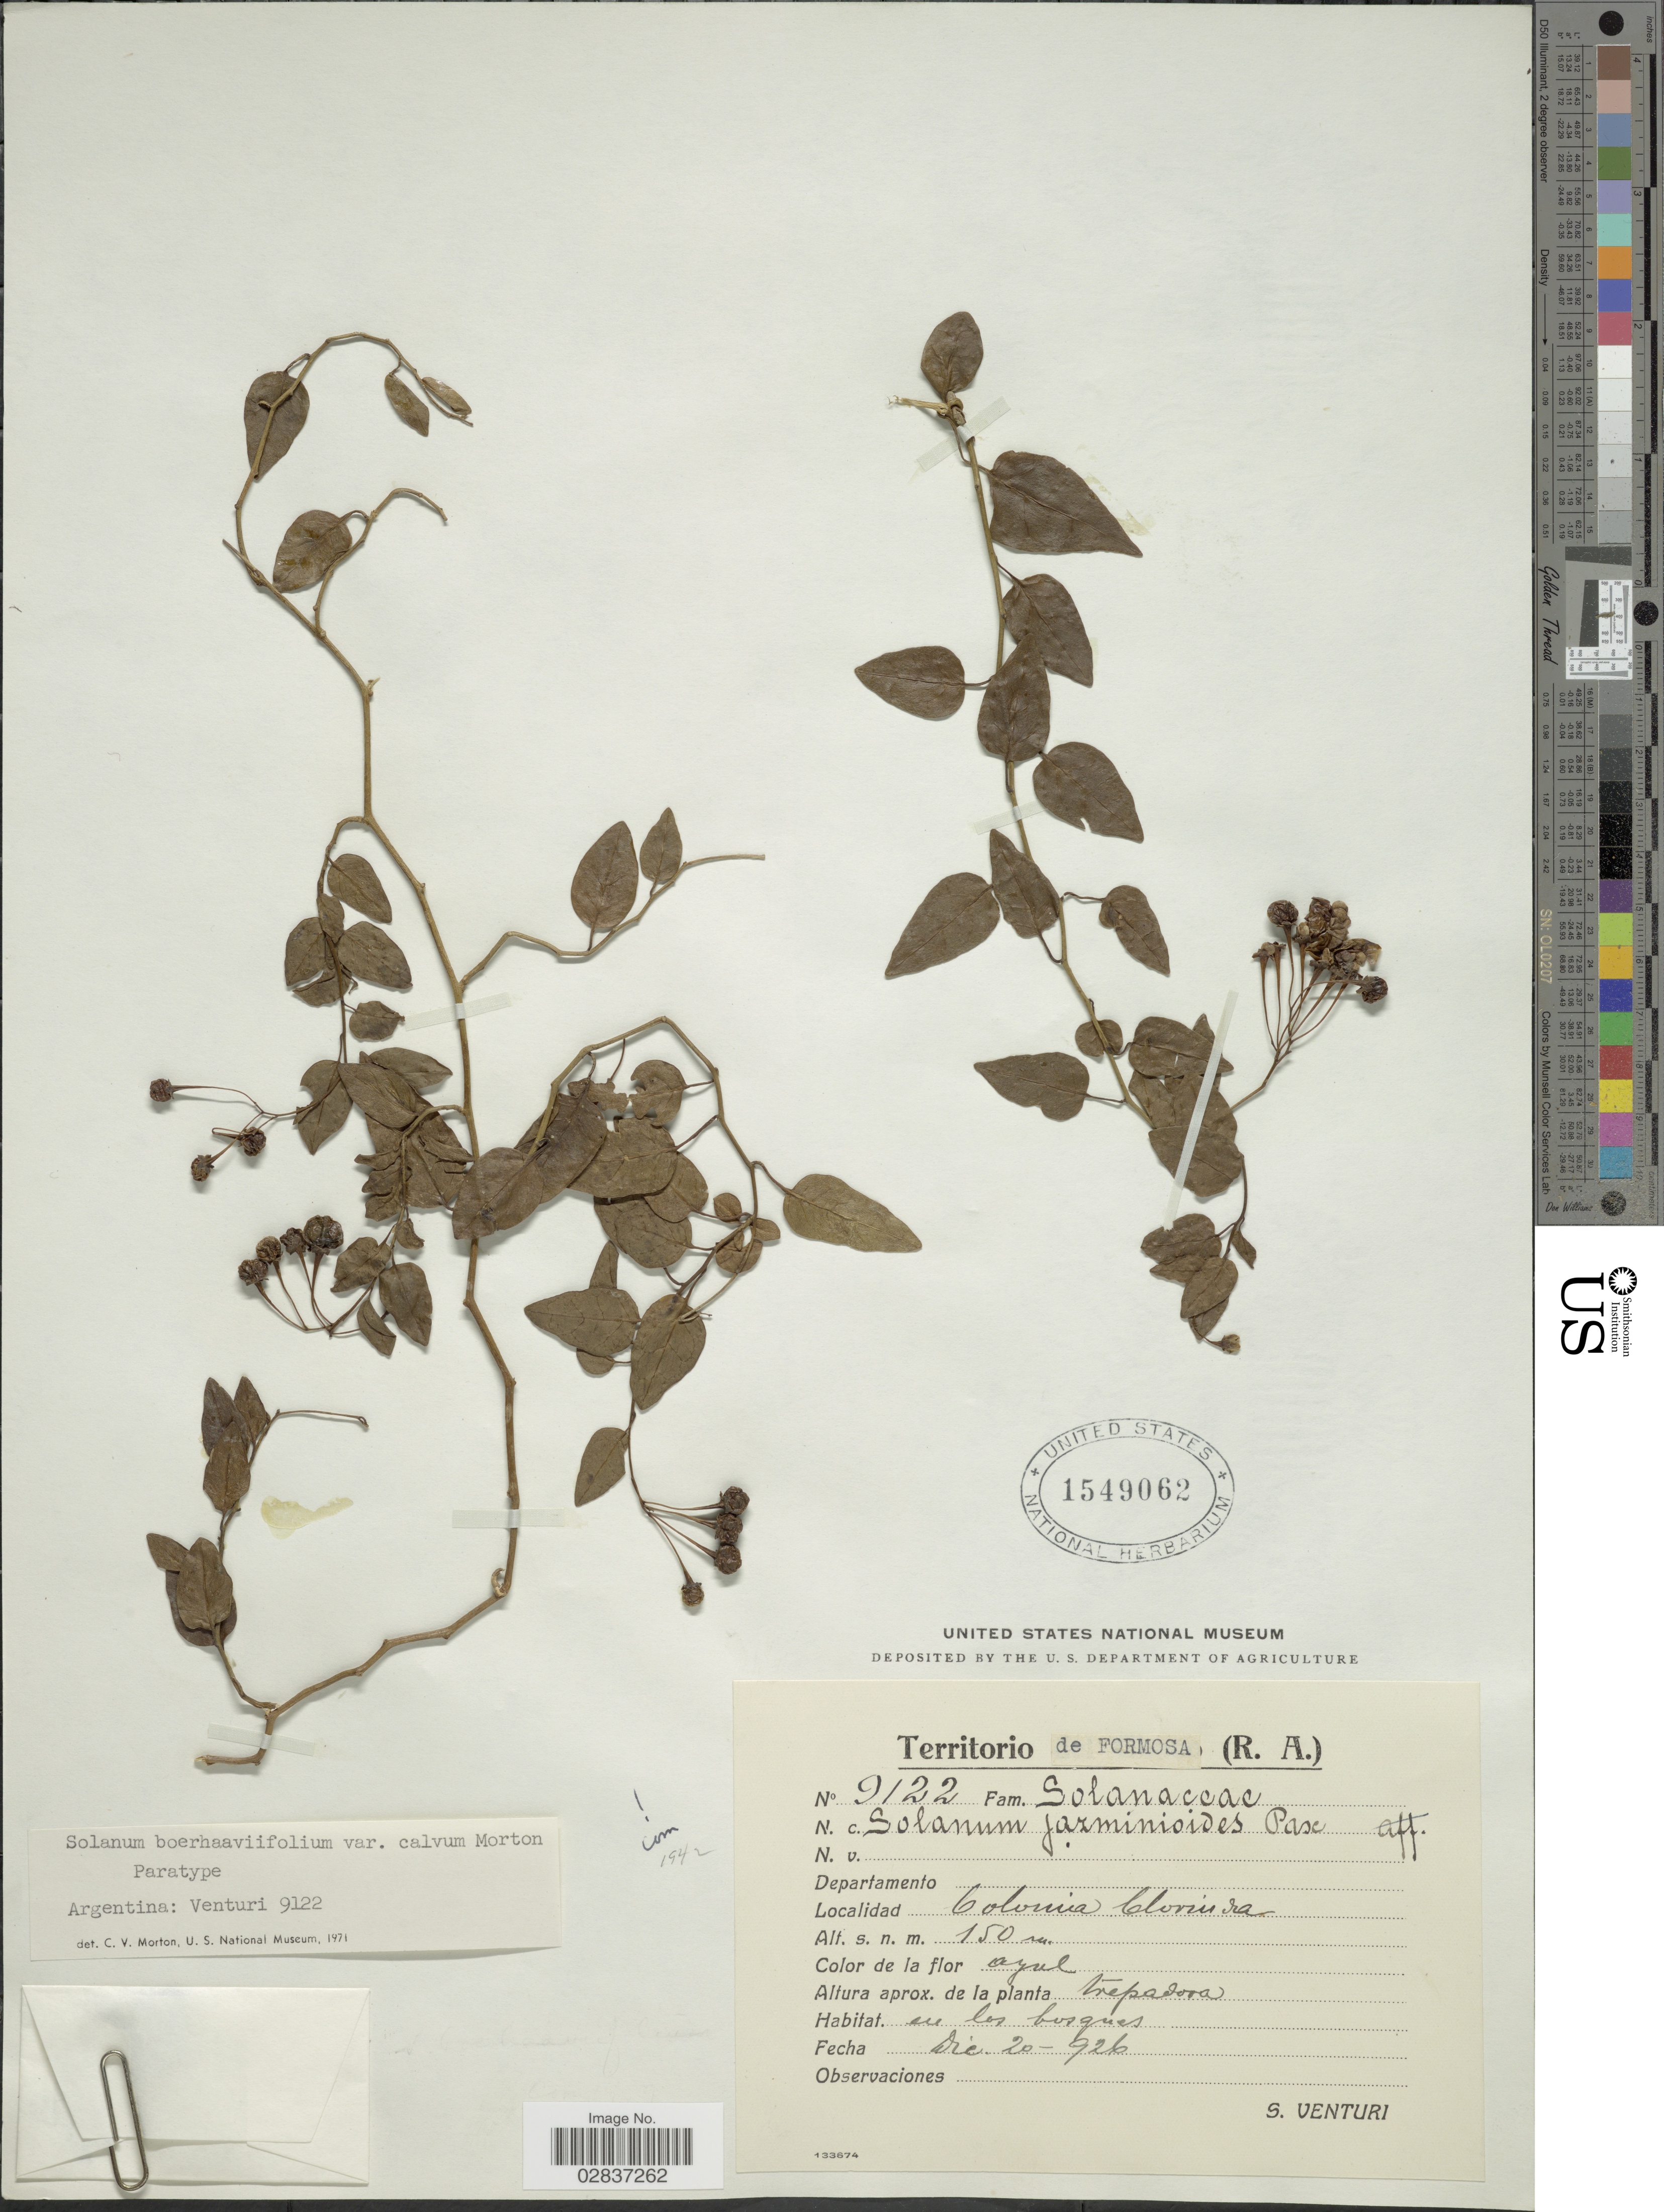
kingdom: Plantae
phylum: Tracheophyta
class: Magnoliopsida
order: Solanales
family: Solanaceae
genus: Solanum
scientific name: Solanum boerhaviifolium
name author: Sendtn.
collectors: S. Venturi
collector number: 9122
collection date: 1926-12-20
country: Argentina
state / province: Formosa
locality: Colonia Clorinda.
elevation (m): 150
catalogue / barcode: US 1549062